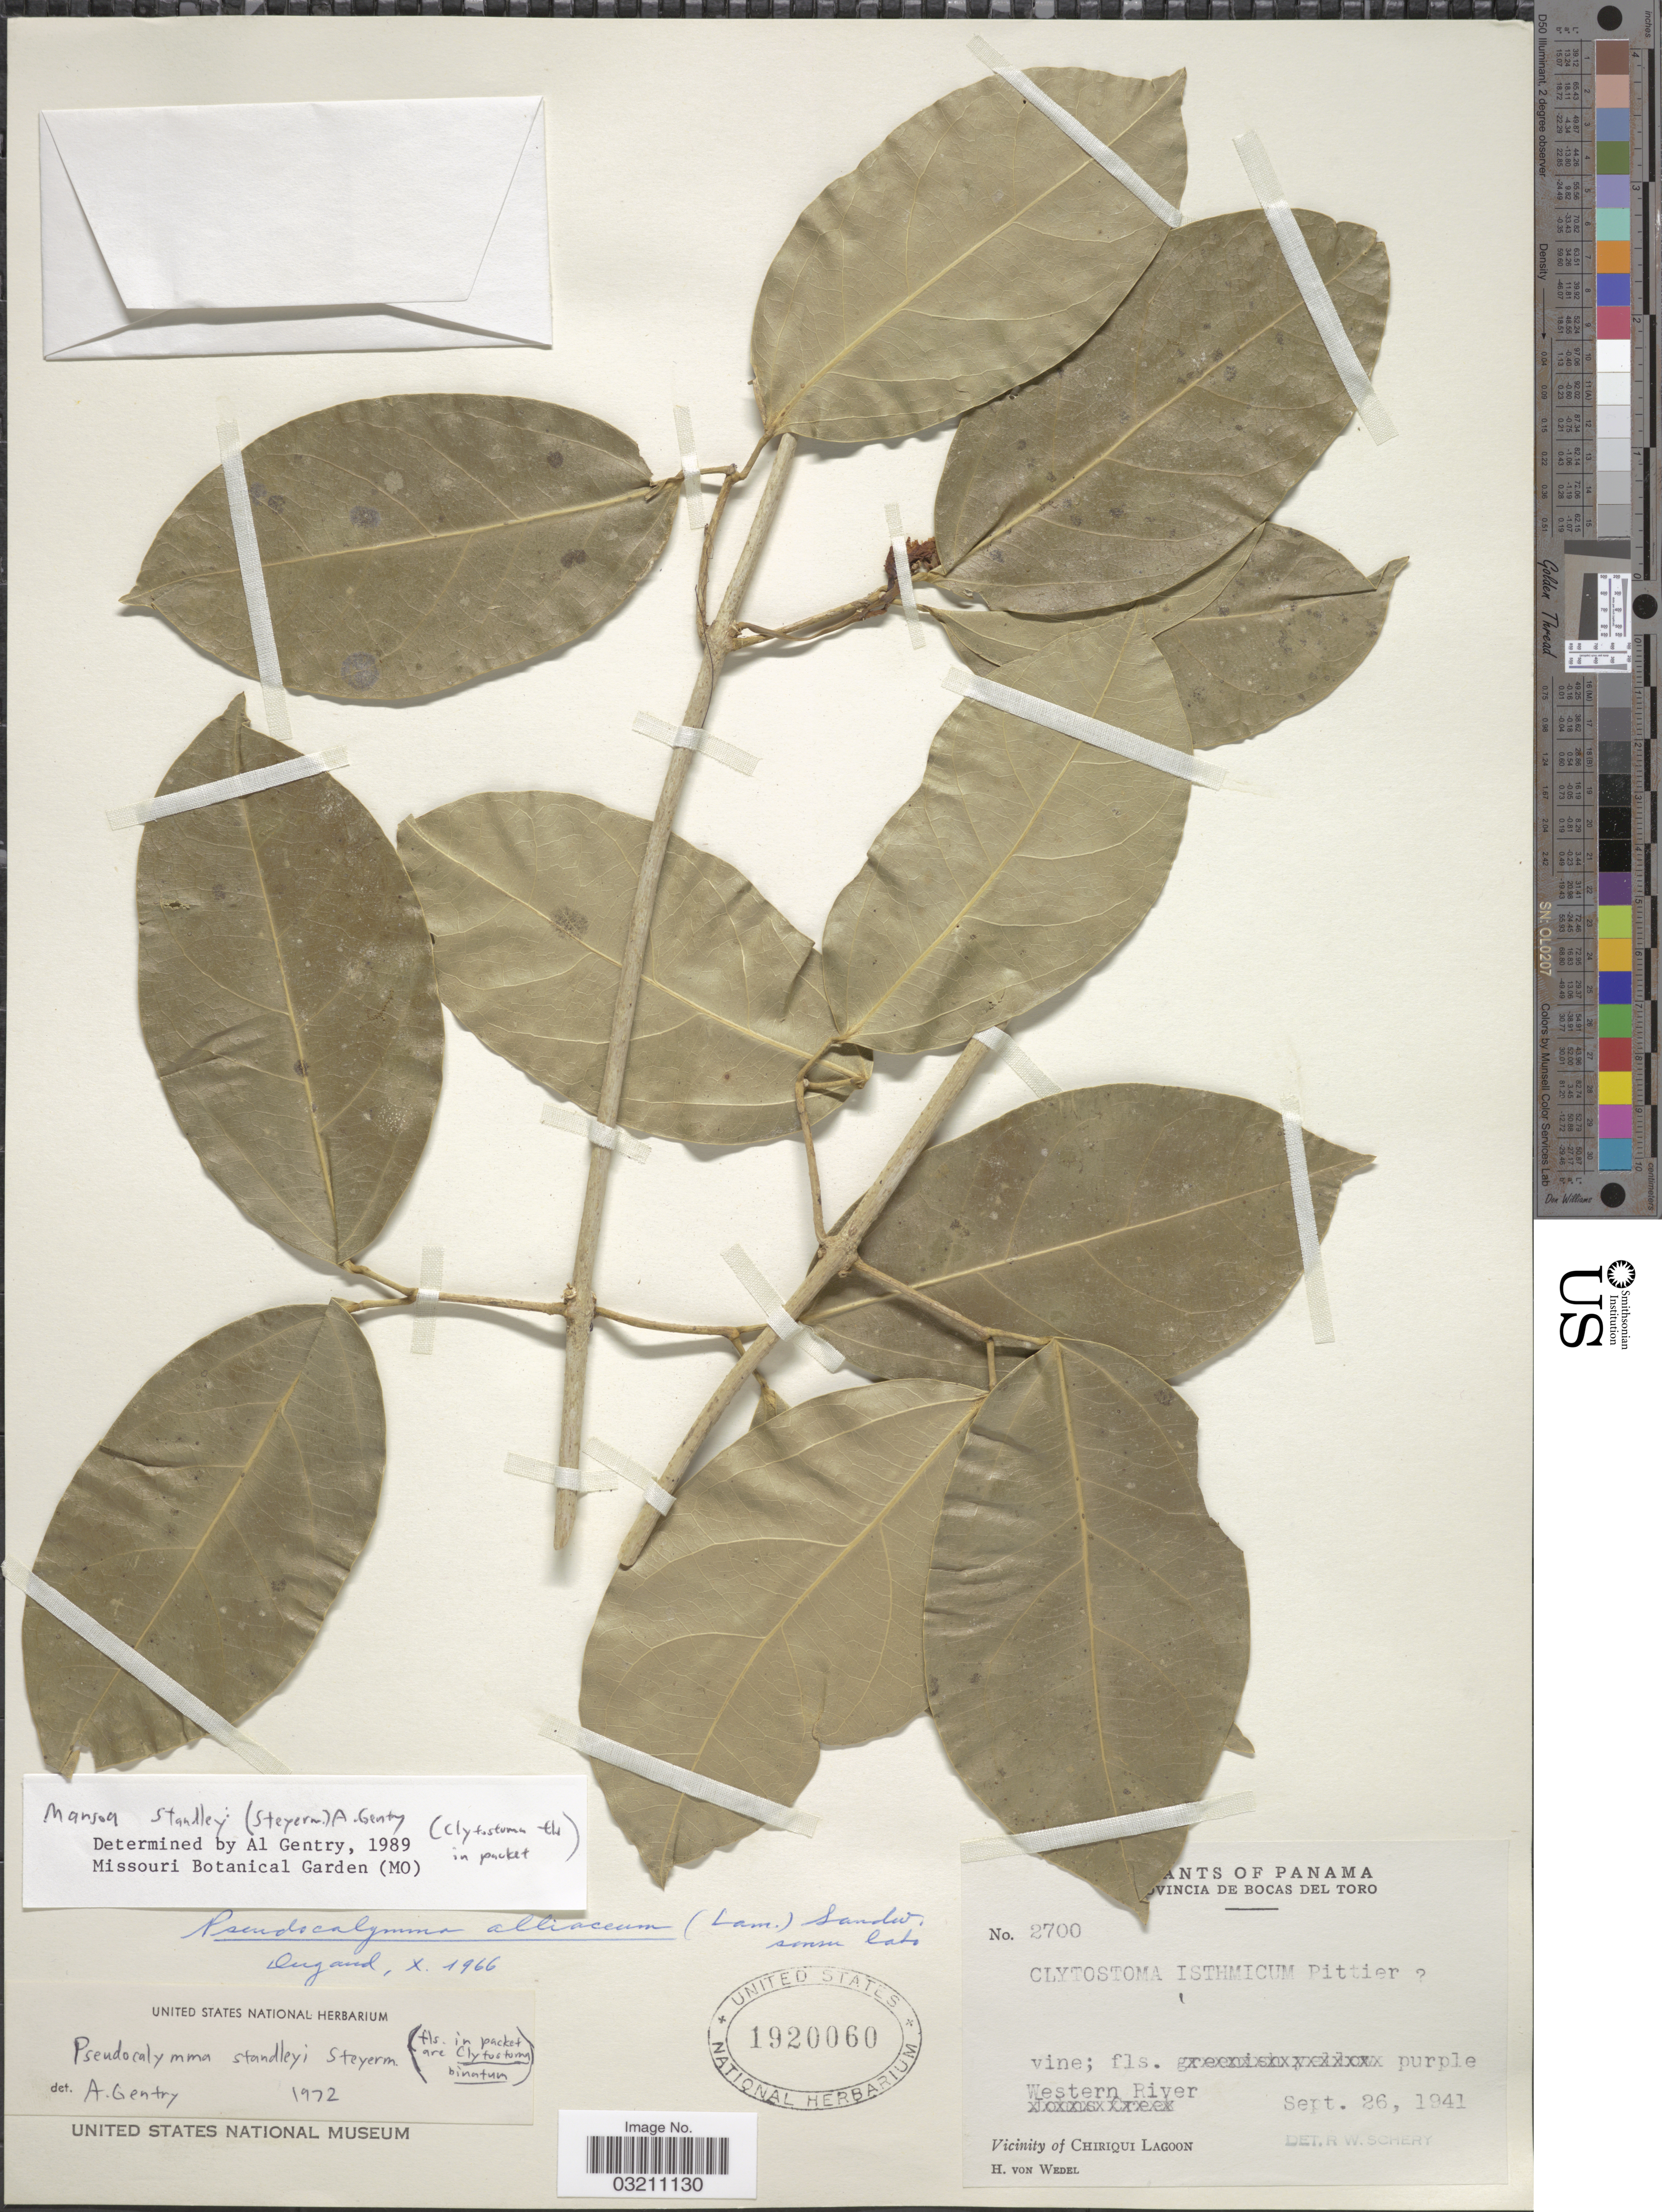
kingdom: Plantae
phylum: Tracheophyta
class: Magnoliopsida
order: Lamiales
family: Bignoniaceae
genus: Mansoa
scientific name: Mansoa standleyi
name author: (Steyerm.) A.H. Gentry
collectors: H. von Wedel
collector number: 2700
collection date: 1941-09-26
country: Panama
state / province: Bocas del Toro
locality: Western River. Vicinity of Chiriqui Lagoon.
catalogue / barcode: US 1920060